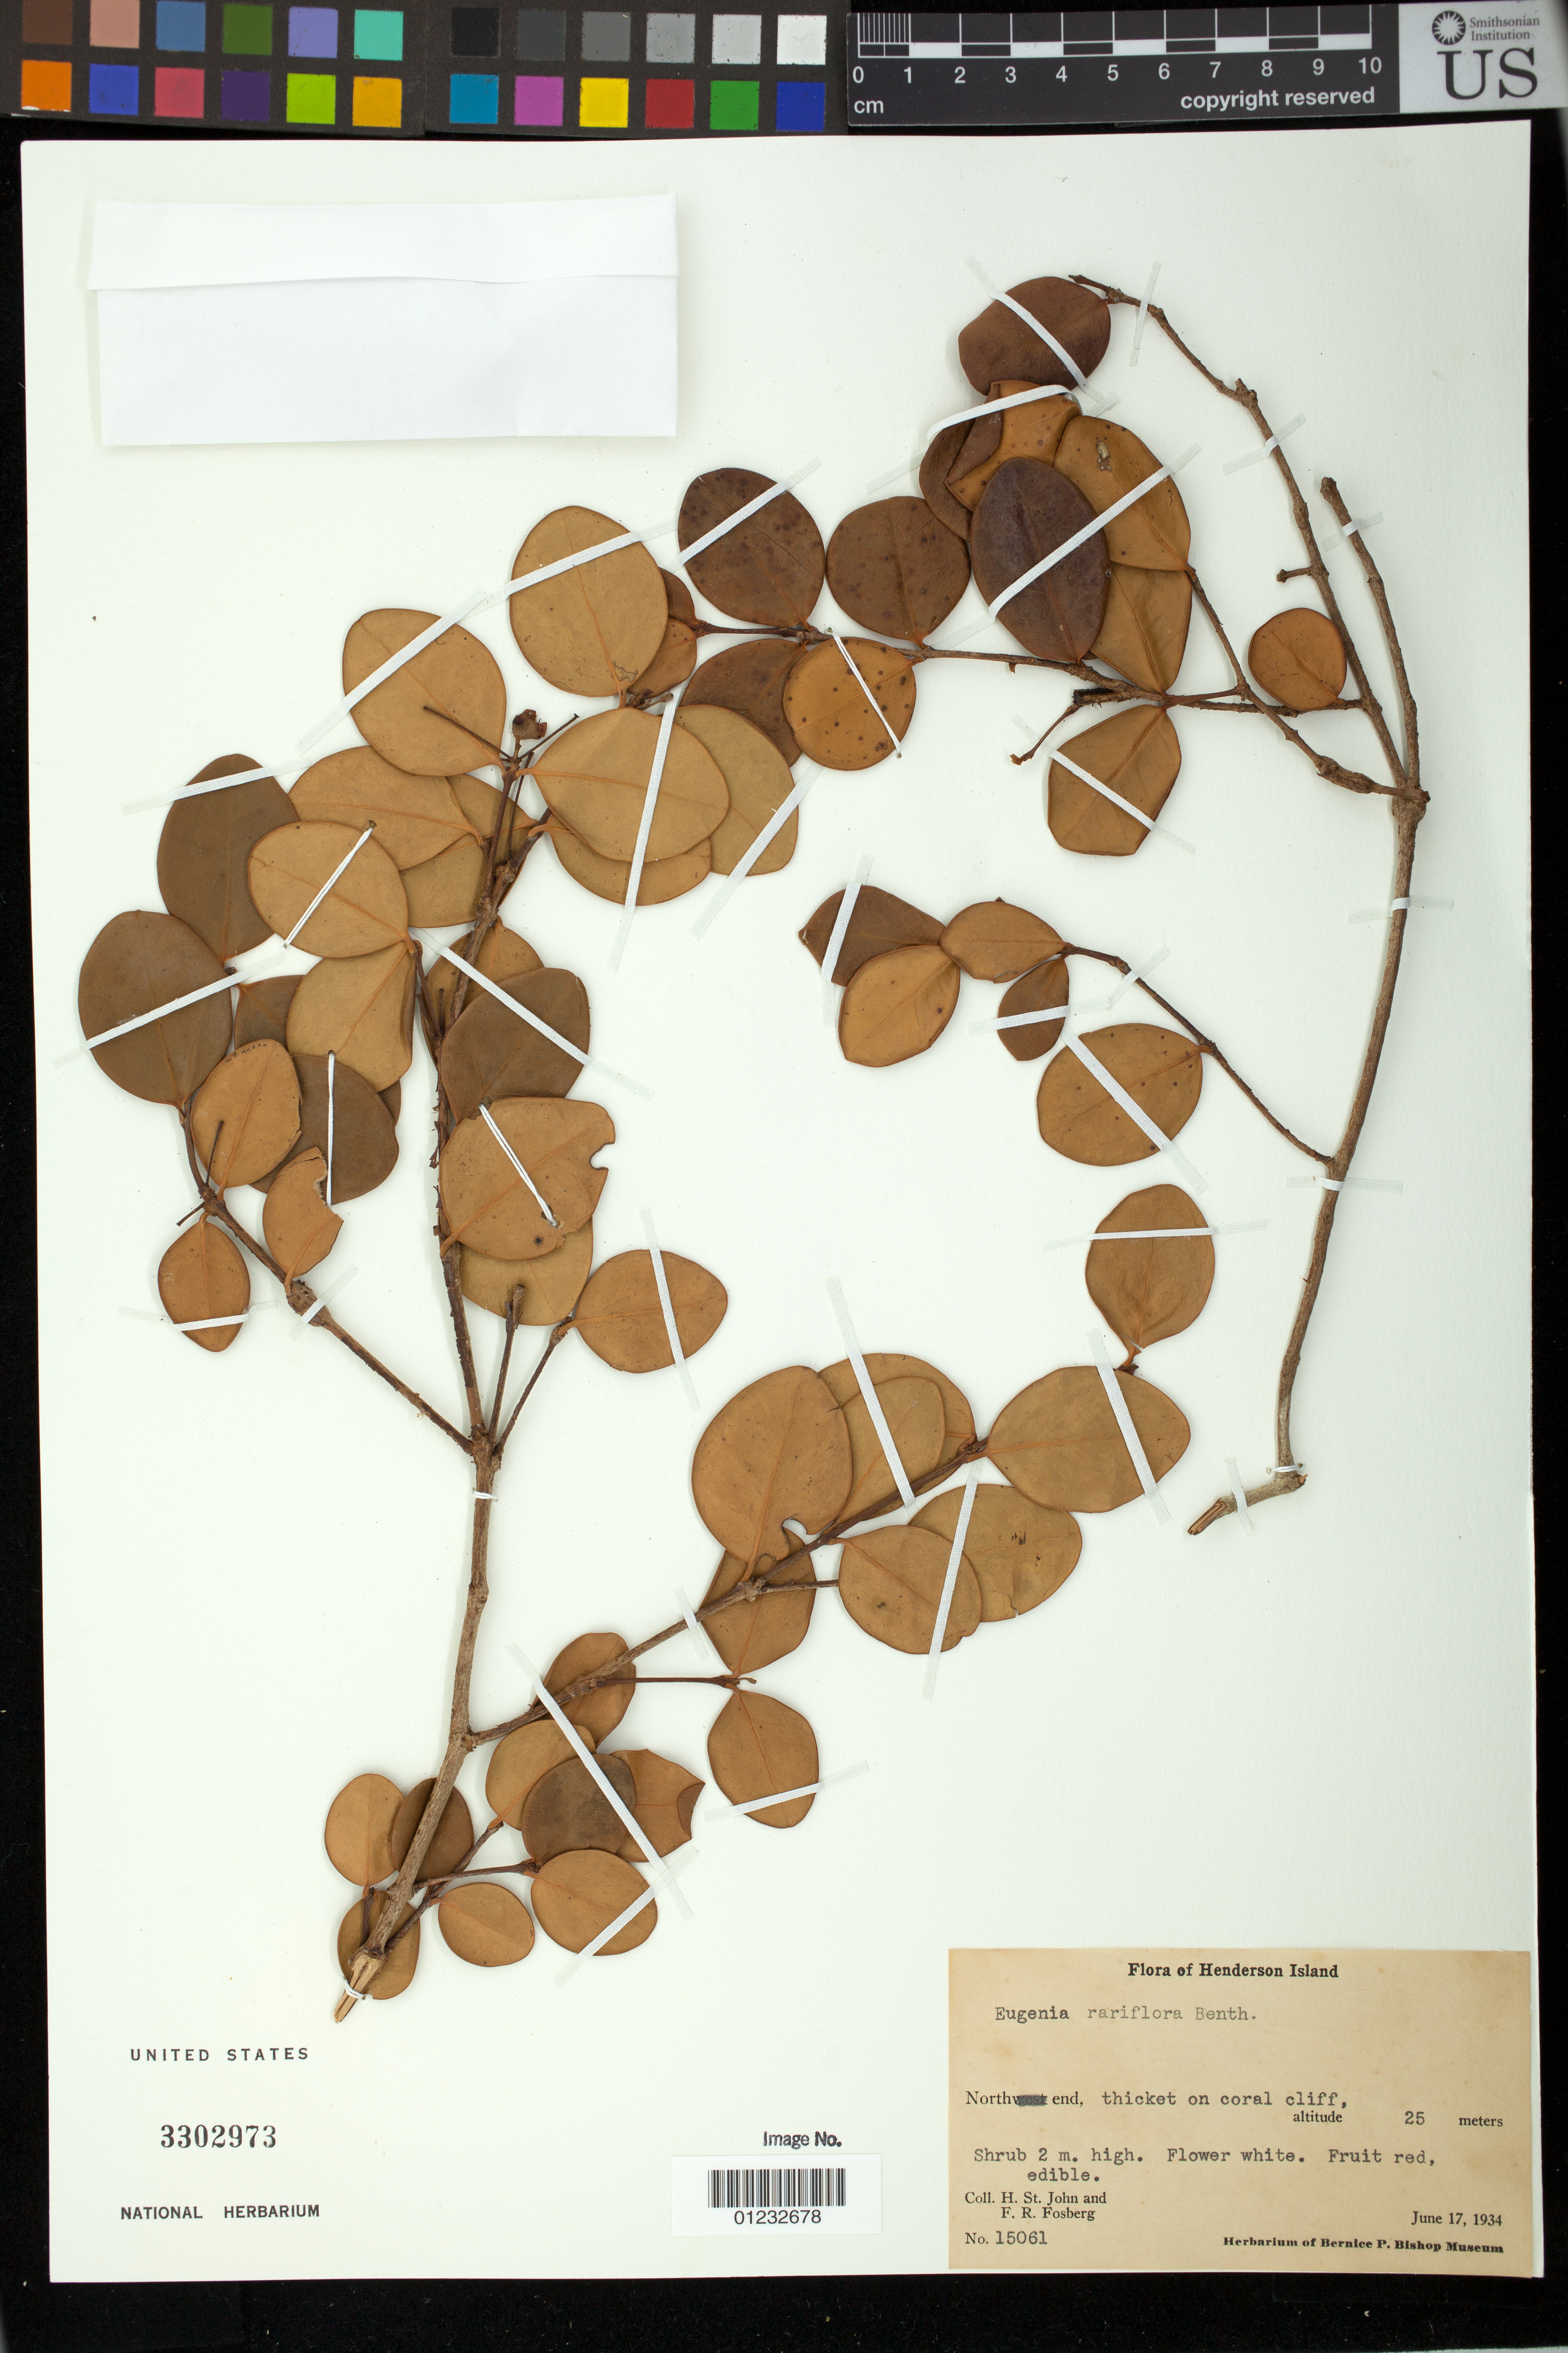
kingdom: Plantae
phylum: Tracheophyta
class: Magnoliopsida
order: Myrtales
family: Myrtaceae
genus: Eugenia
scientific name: Eugenia reinwardtiana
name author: (Blume) DC.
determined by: Snow, N.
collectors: H. St. John & F. R. Fosberg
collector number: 15061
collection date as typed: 17 Jun 1934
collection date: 1934-06-17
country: Pitcairn Islands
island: Henderson I.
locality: North end.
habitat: Thicket on coral cliff.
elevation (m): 25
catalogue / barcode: US 3302973